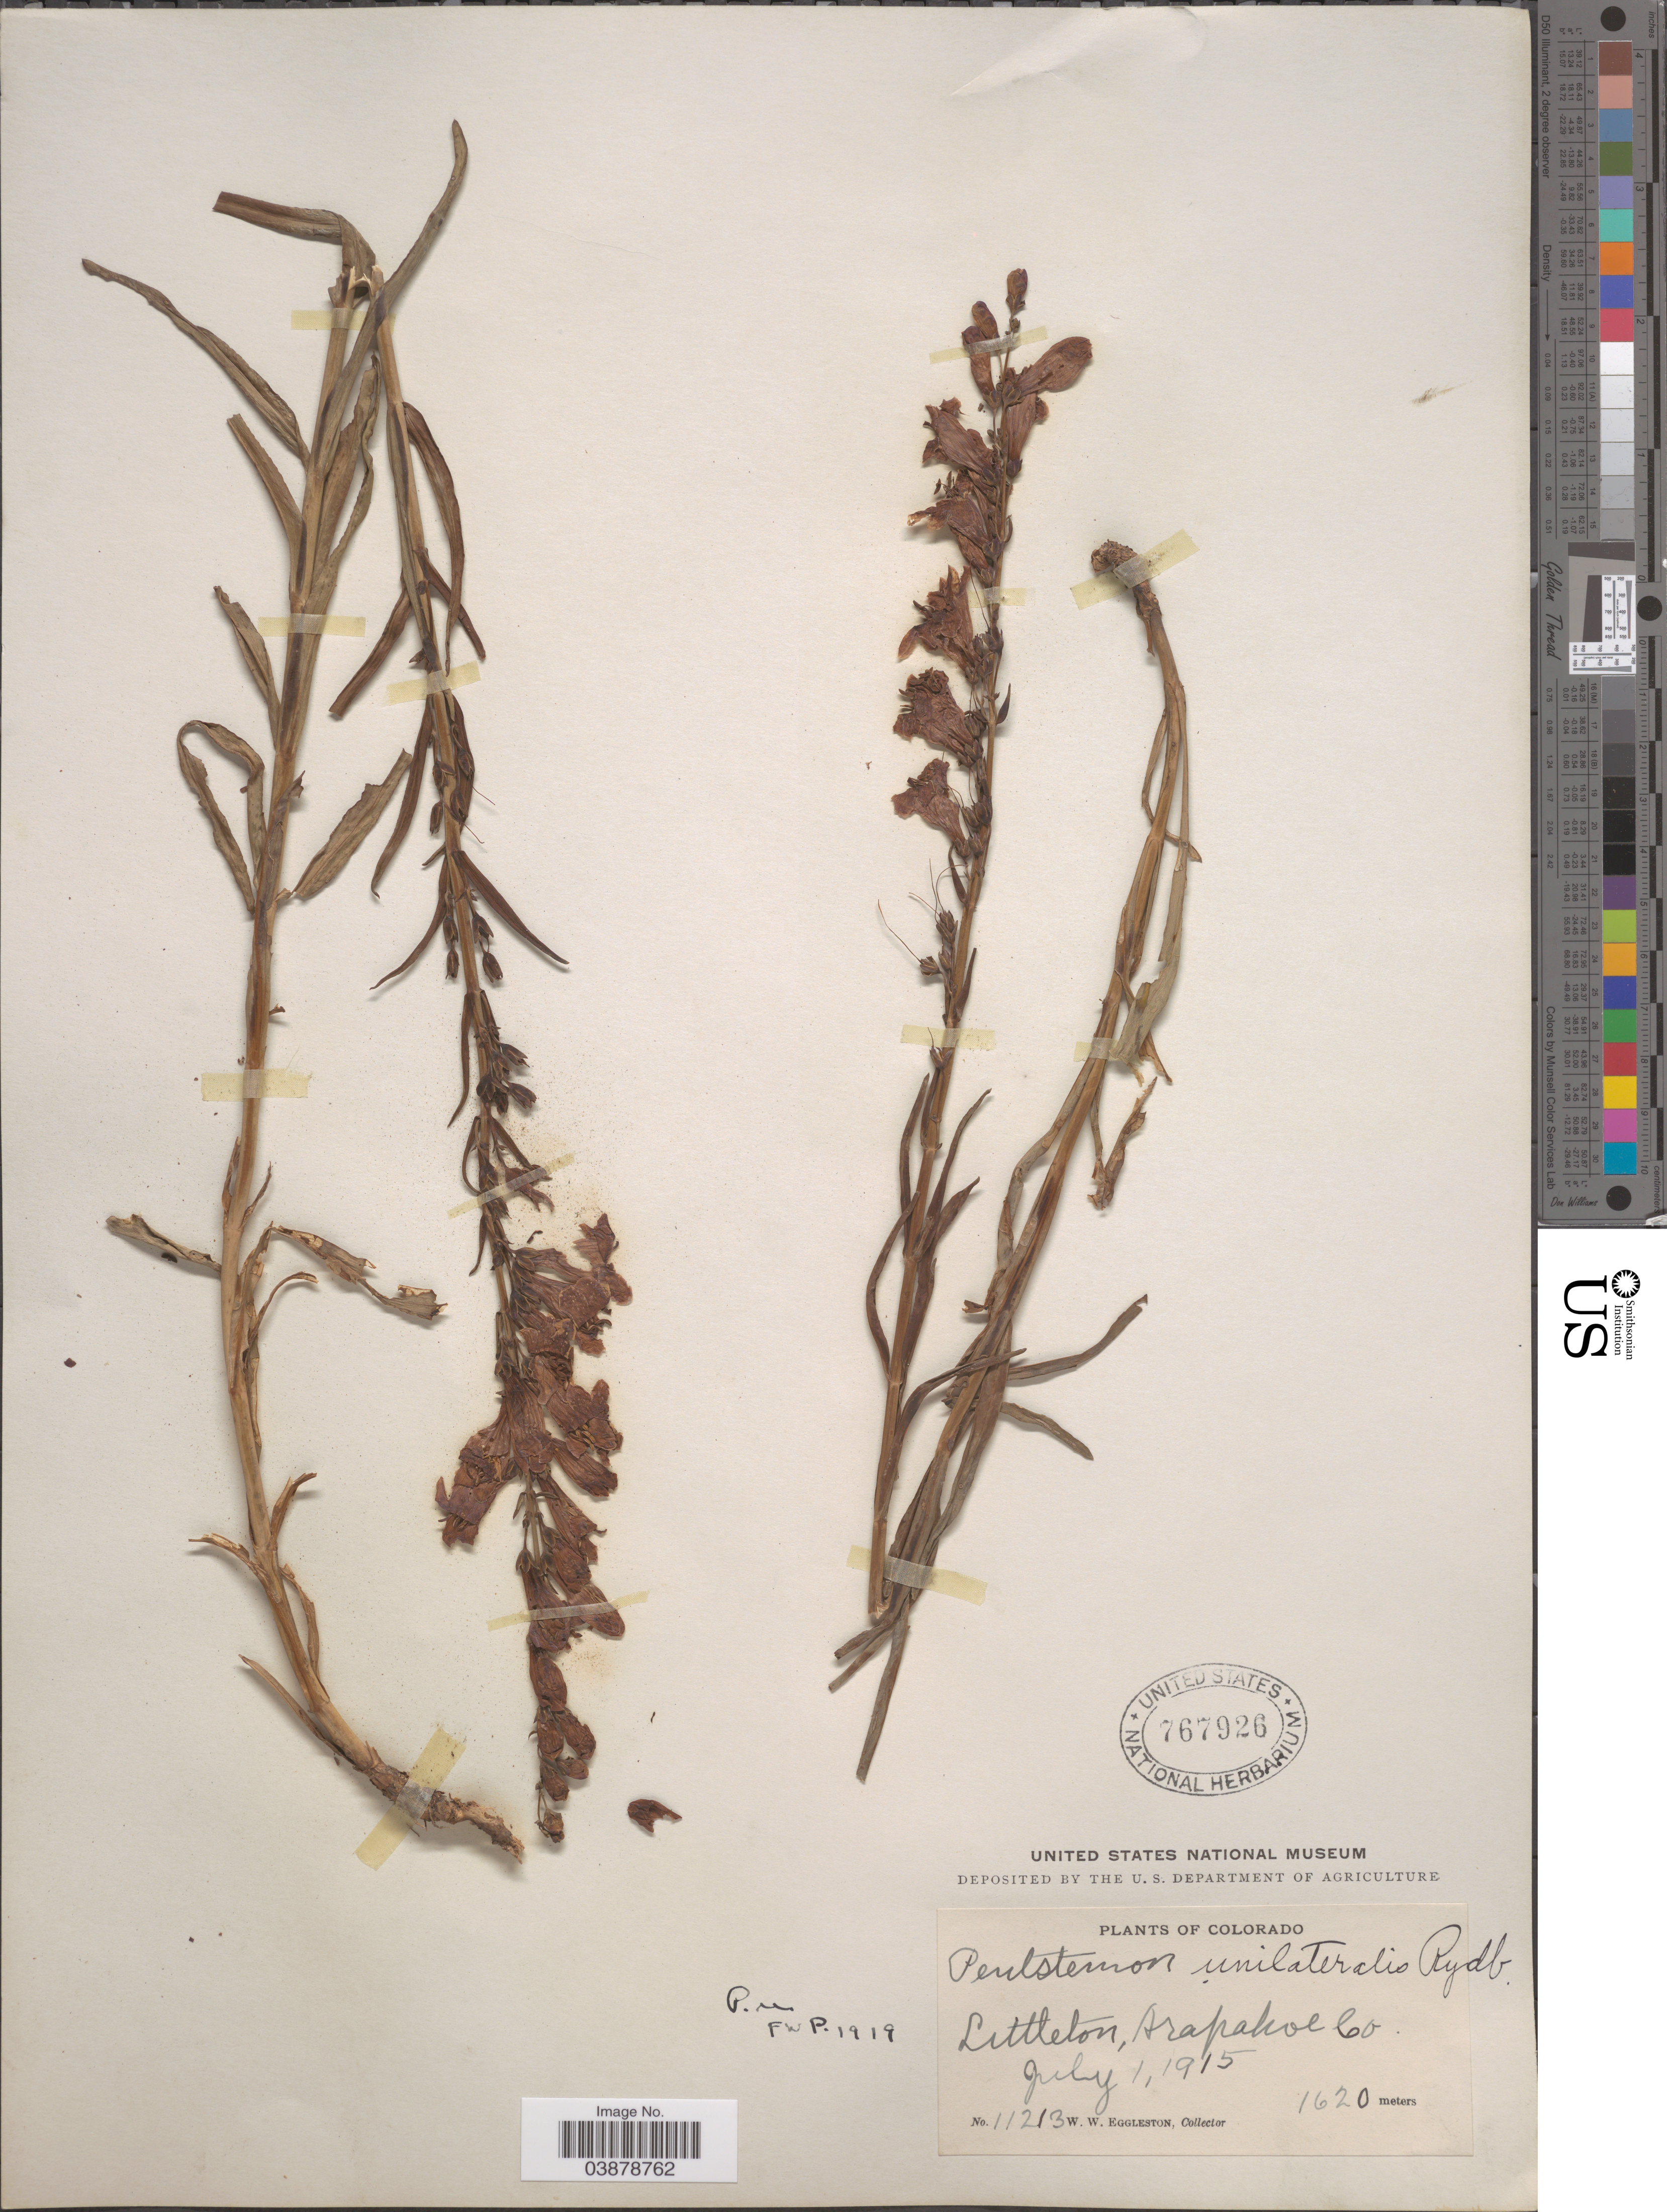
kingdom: Plantae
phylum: Tracheophyta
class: Magnoliopsida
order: Lamiales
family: Plantaginaceae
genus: Penstemon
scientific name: Penstemon unilateralis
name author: Rydb.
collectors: W. W. Eggleston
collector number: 11213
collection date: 1915-07-01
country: United States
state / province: Colorado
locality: Littleton, Arapahoe Co.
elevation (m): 1620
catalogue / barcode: US 767926